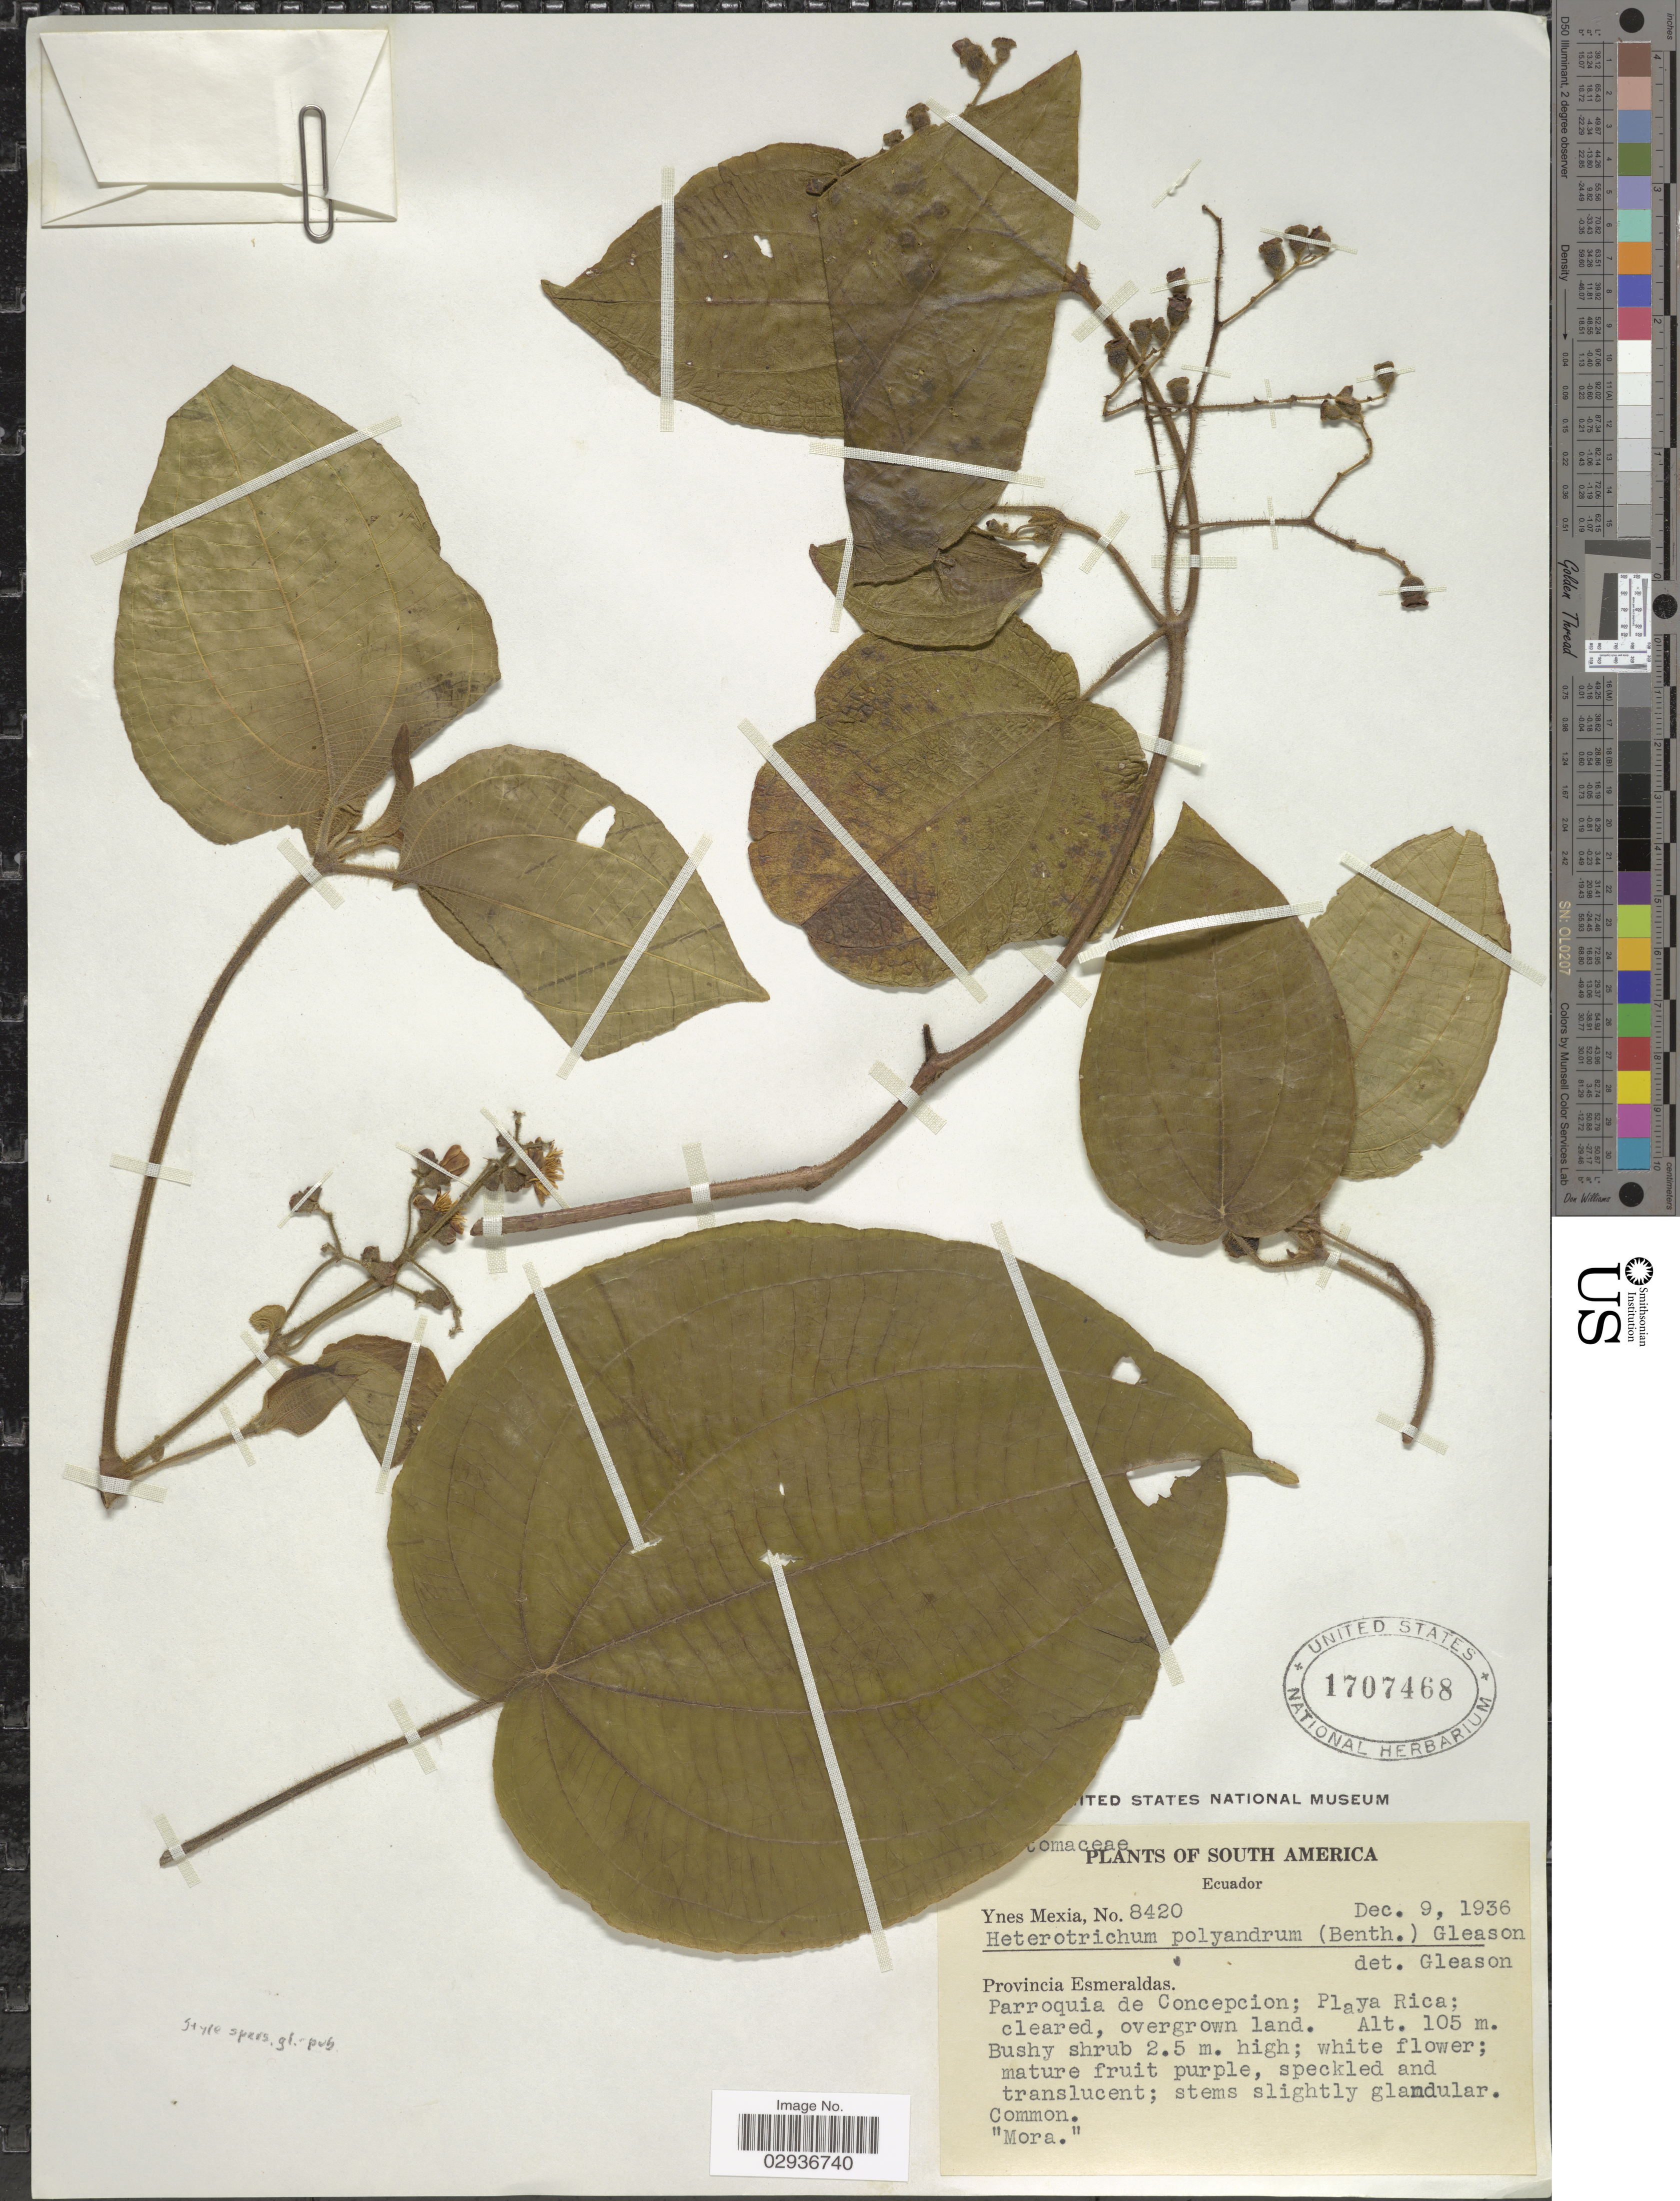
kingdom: Plantae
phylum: Tracheophyta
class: Magnoliopsida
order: Myrtales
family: Melastomataceae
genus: Miconia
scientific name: Miconia benthamiana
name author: Triana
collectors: Y. Mexia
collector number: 8420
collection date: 1936-12-09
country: Ecuador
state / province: Esmeraldas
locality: Parroquia de Concepcion; Playa Rica.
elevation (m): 105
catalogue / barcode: US 1707468